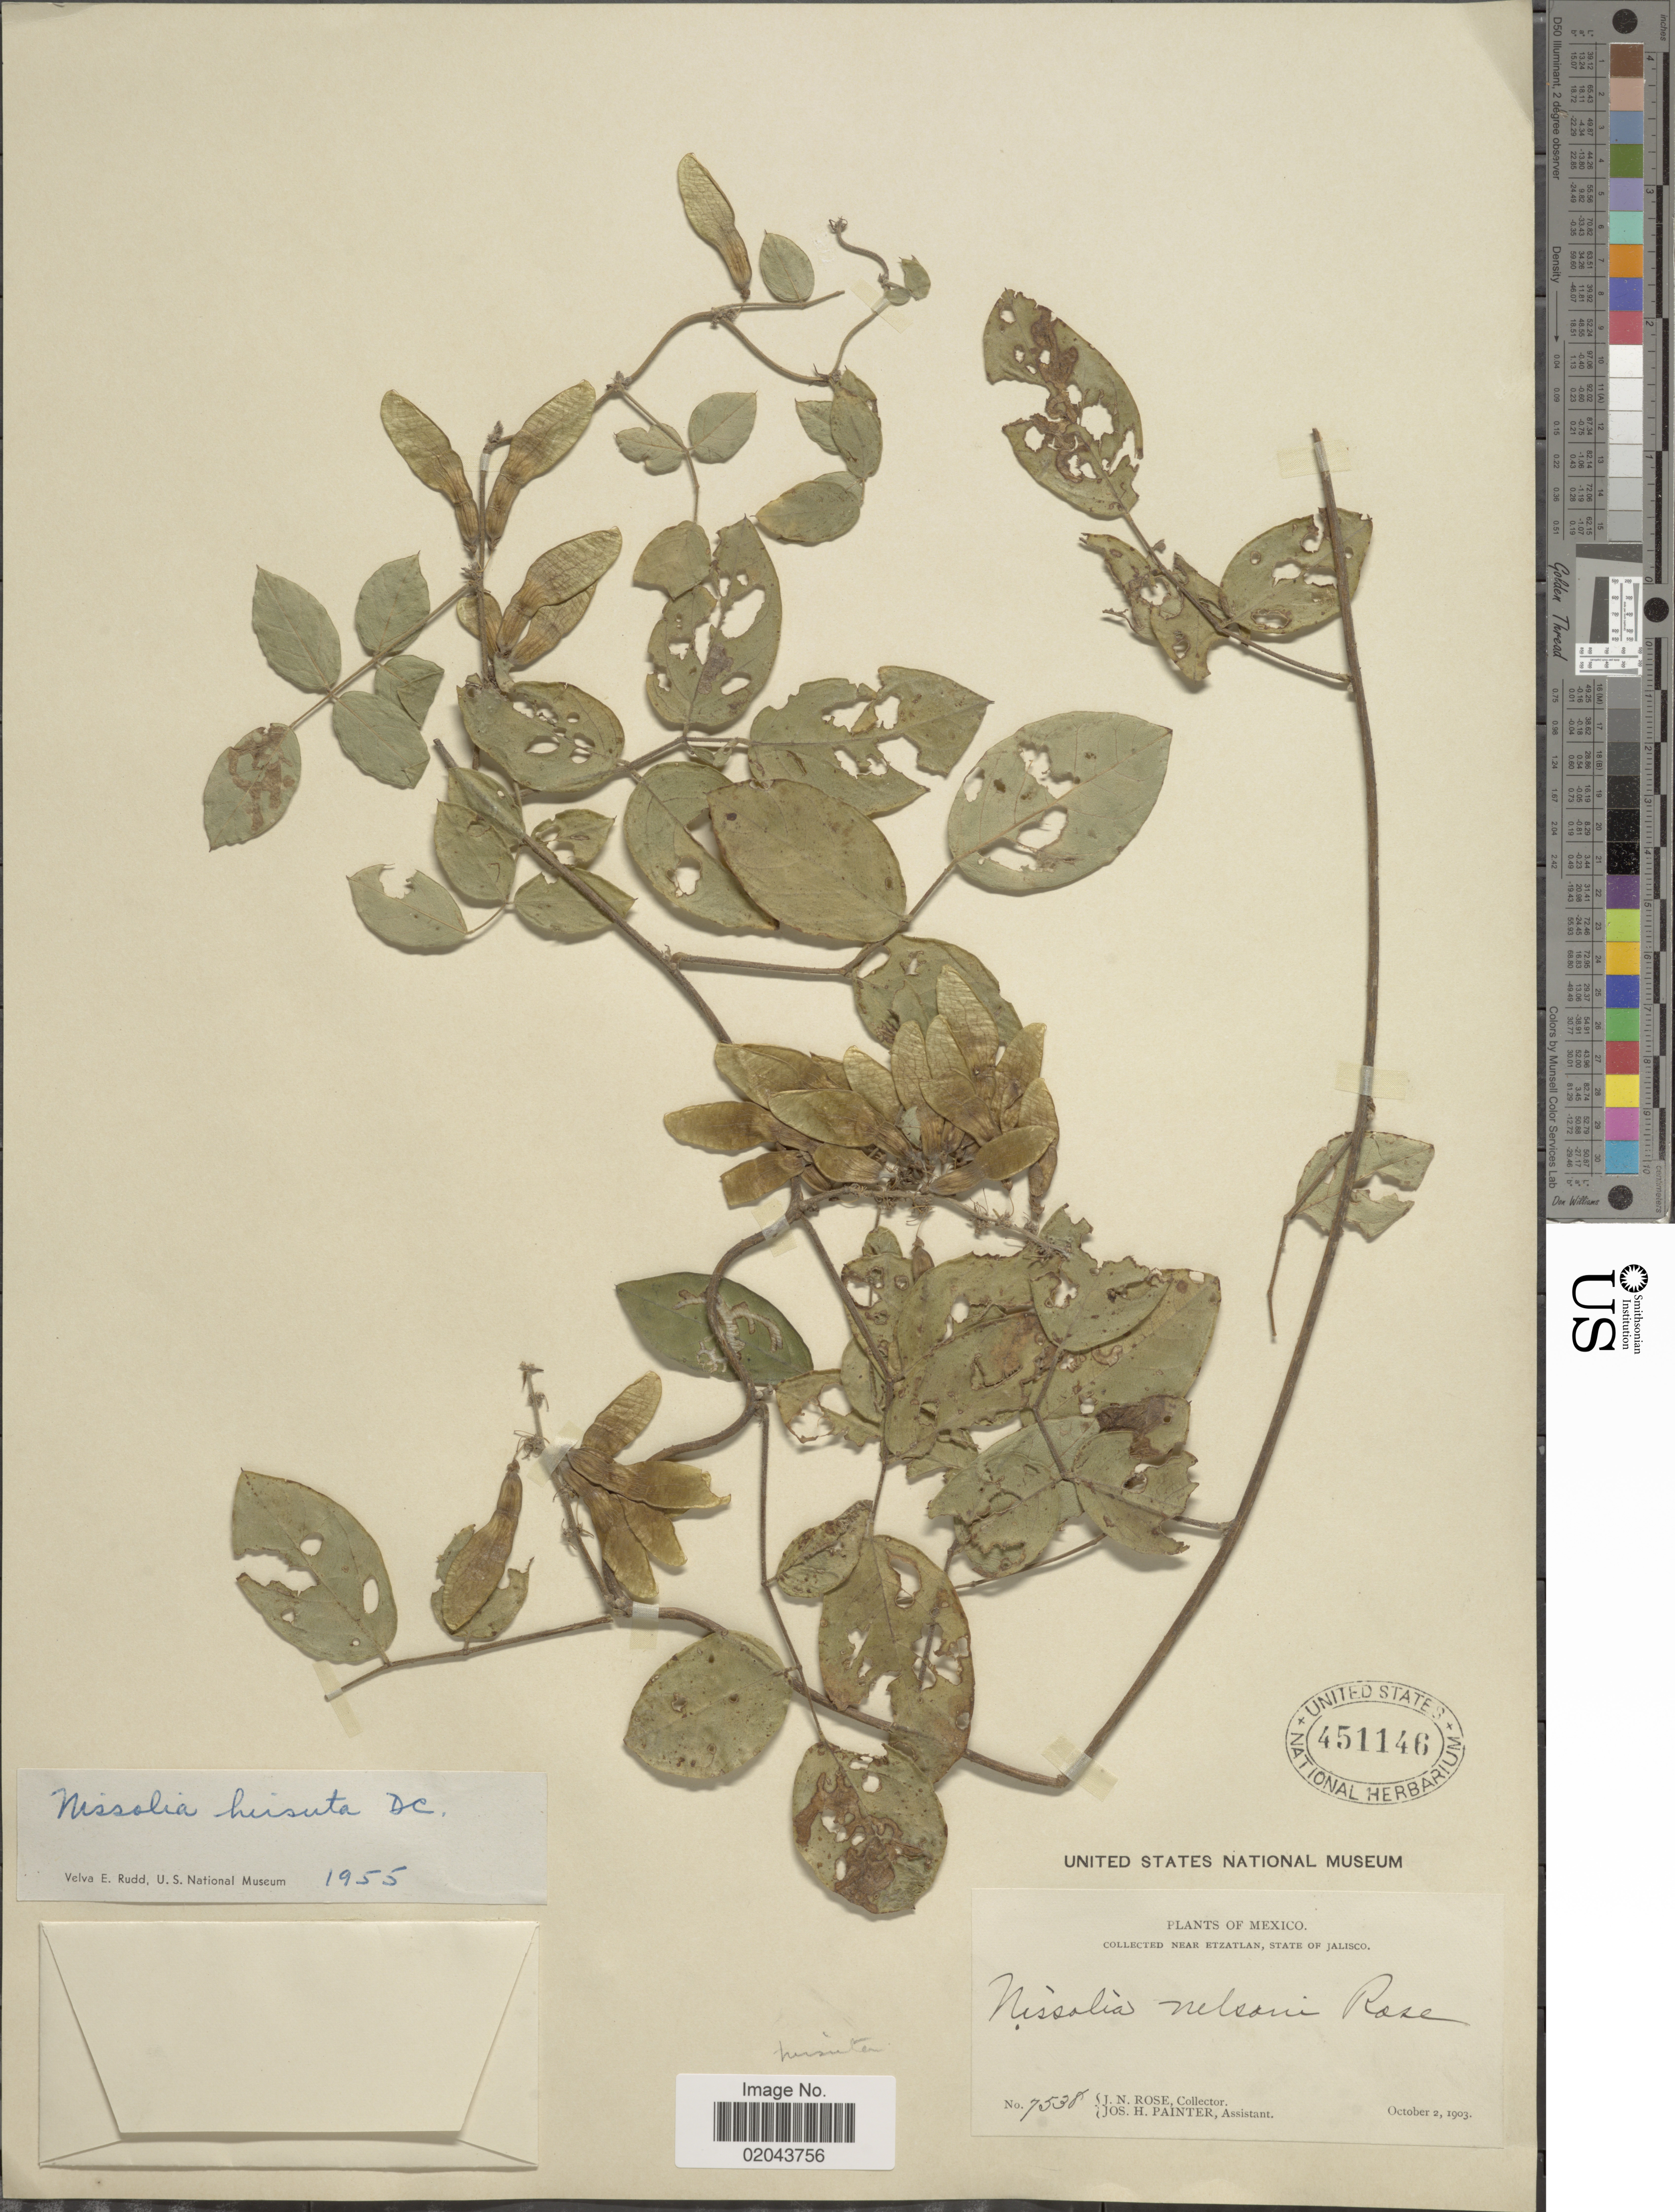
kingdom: Plantae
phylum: Tracheophyta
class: Magnoliopsida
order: Fabales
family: Fabaceae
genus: Nissolia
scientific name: Nissolia microptera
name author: Poir.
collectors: J. N. Rose & J. H. Painter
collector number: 7538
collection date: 1903-10-02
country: Mexico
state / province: Jalisco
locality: Near Etzatlan.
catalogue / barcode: US 451146